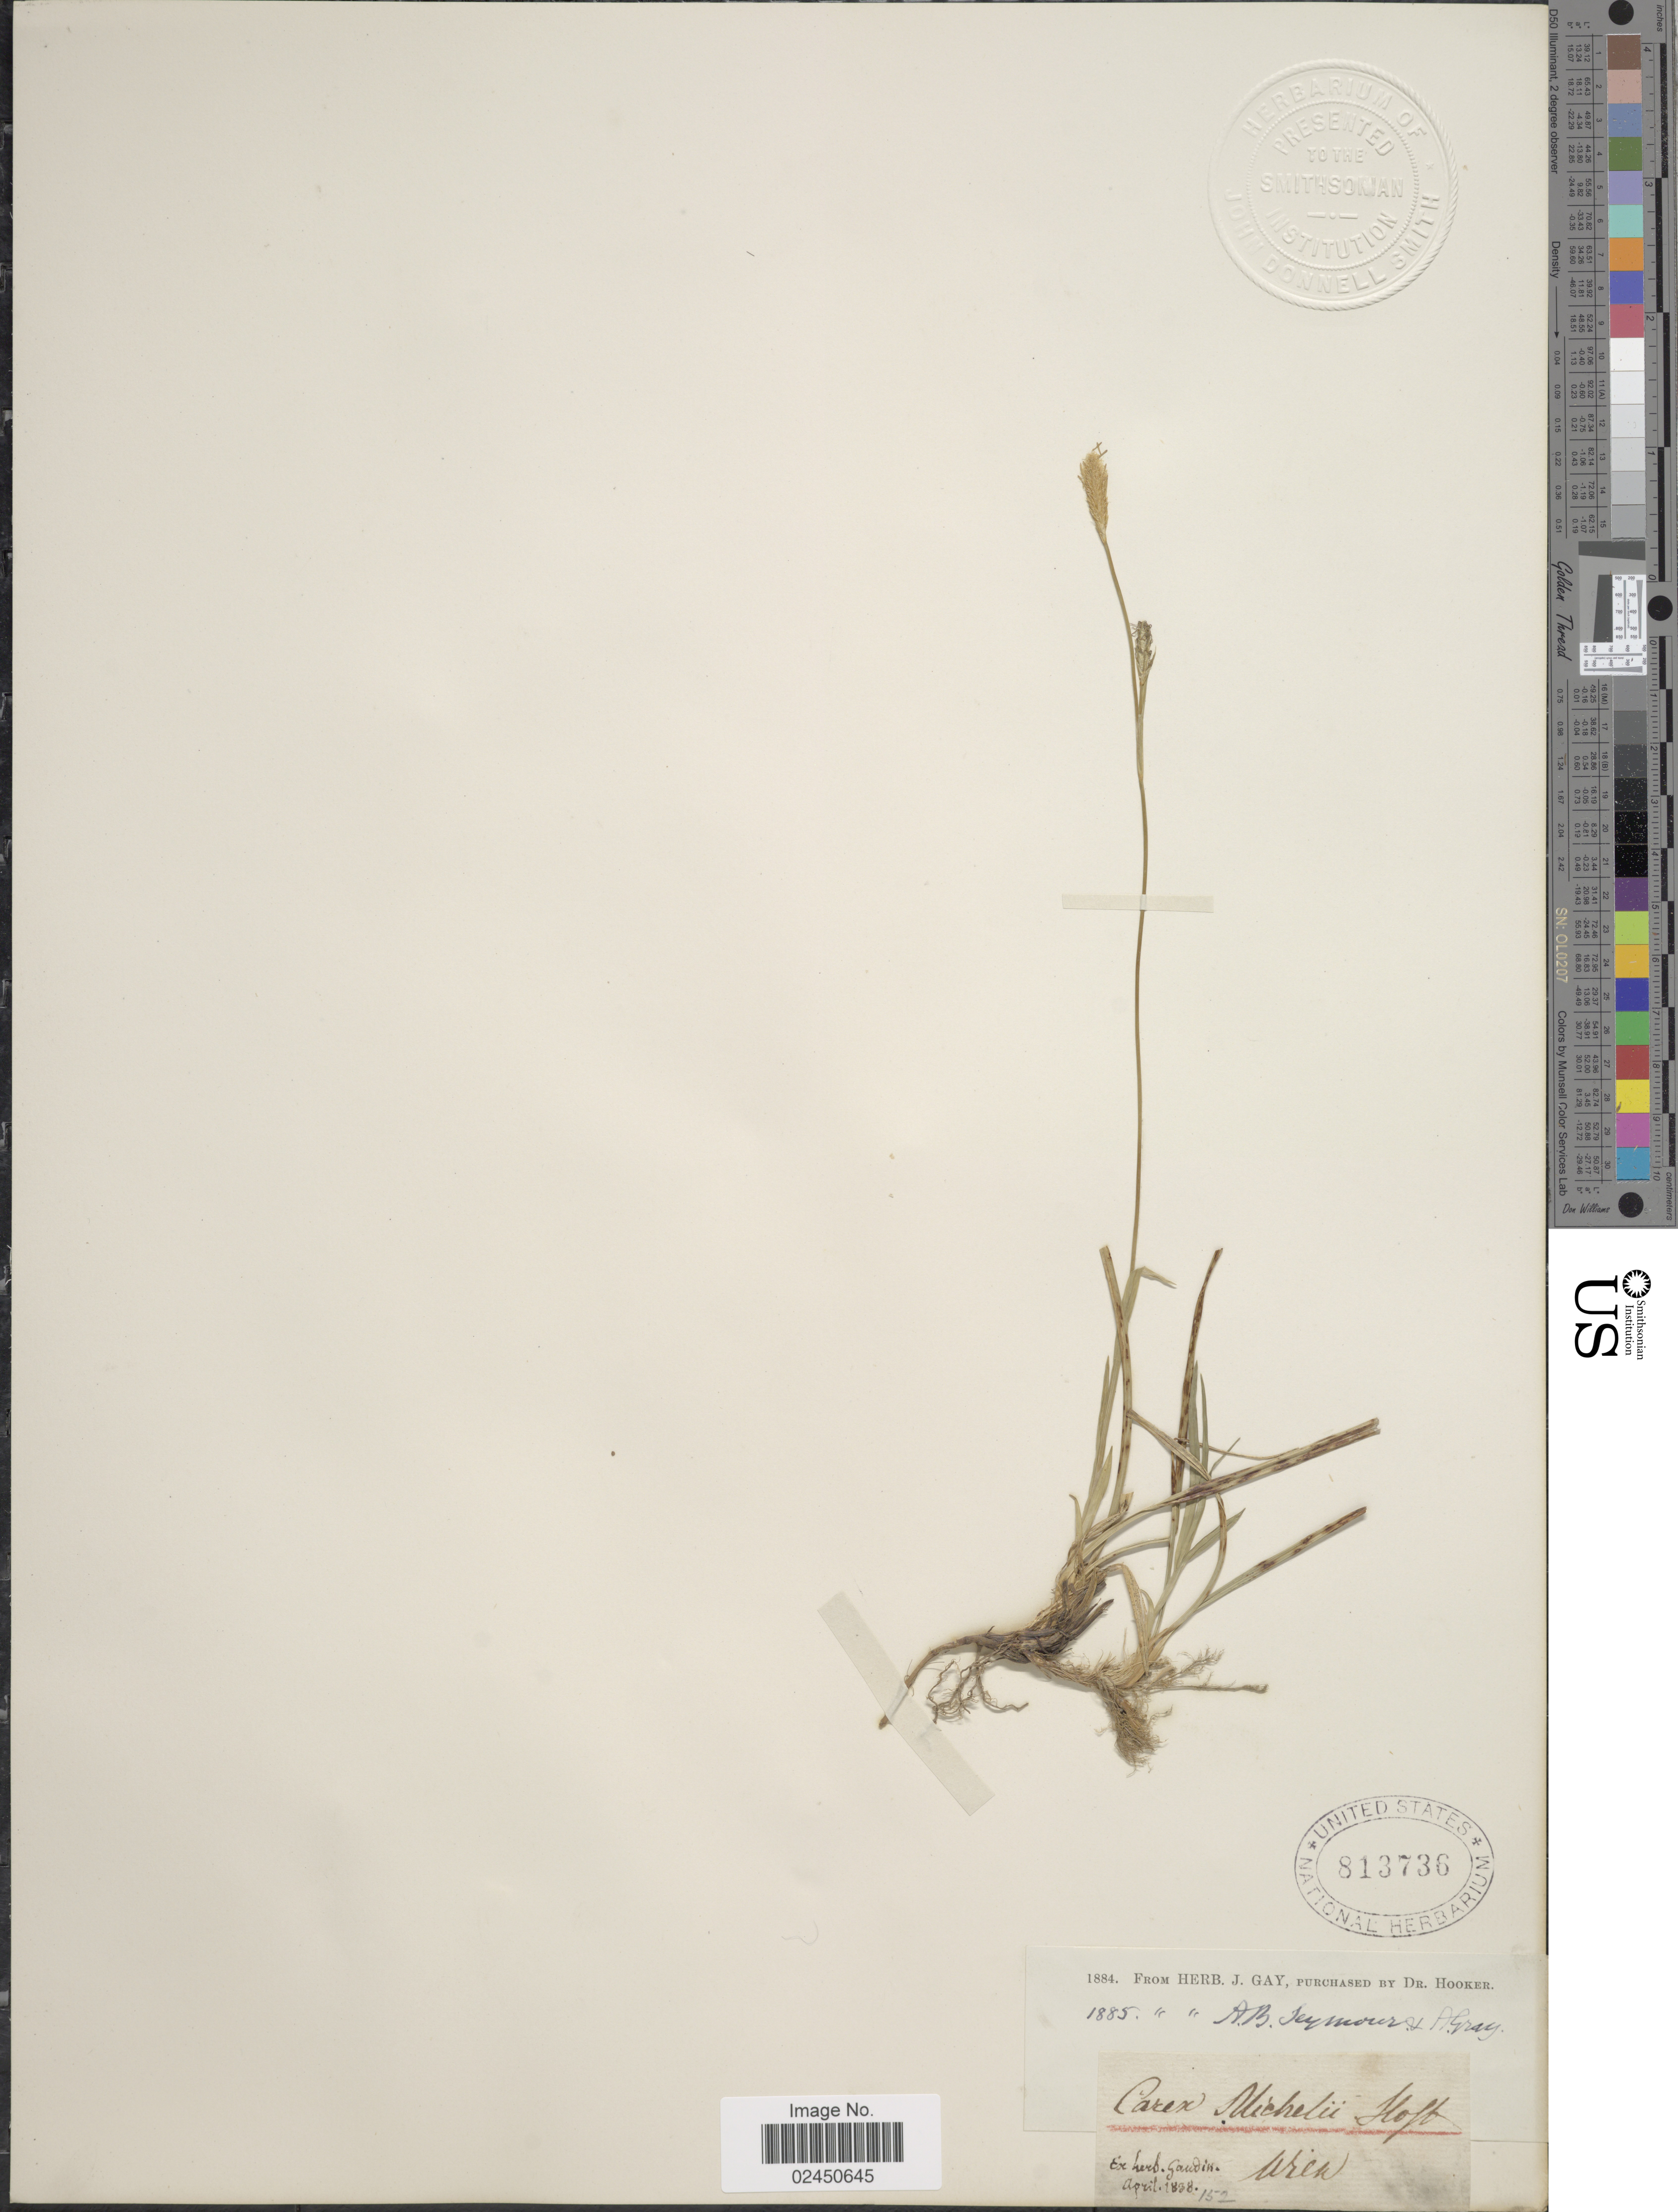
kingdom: Plantae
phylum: Tracheophyta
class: Liliopsida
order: Poales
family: Cyperaceae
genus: Carex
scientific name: Carex michelii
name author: Host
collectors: Ex herb. Gaudin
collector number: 152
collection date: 1838-05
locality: Aren [interpreted]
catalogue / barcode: US 813736